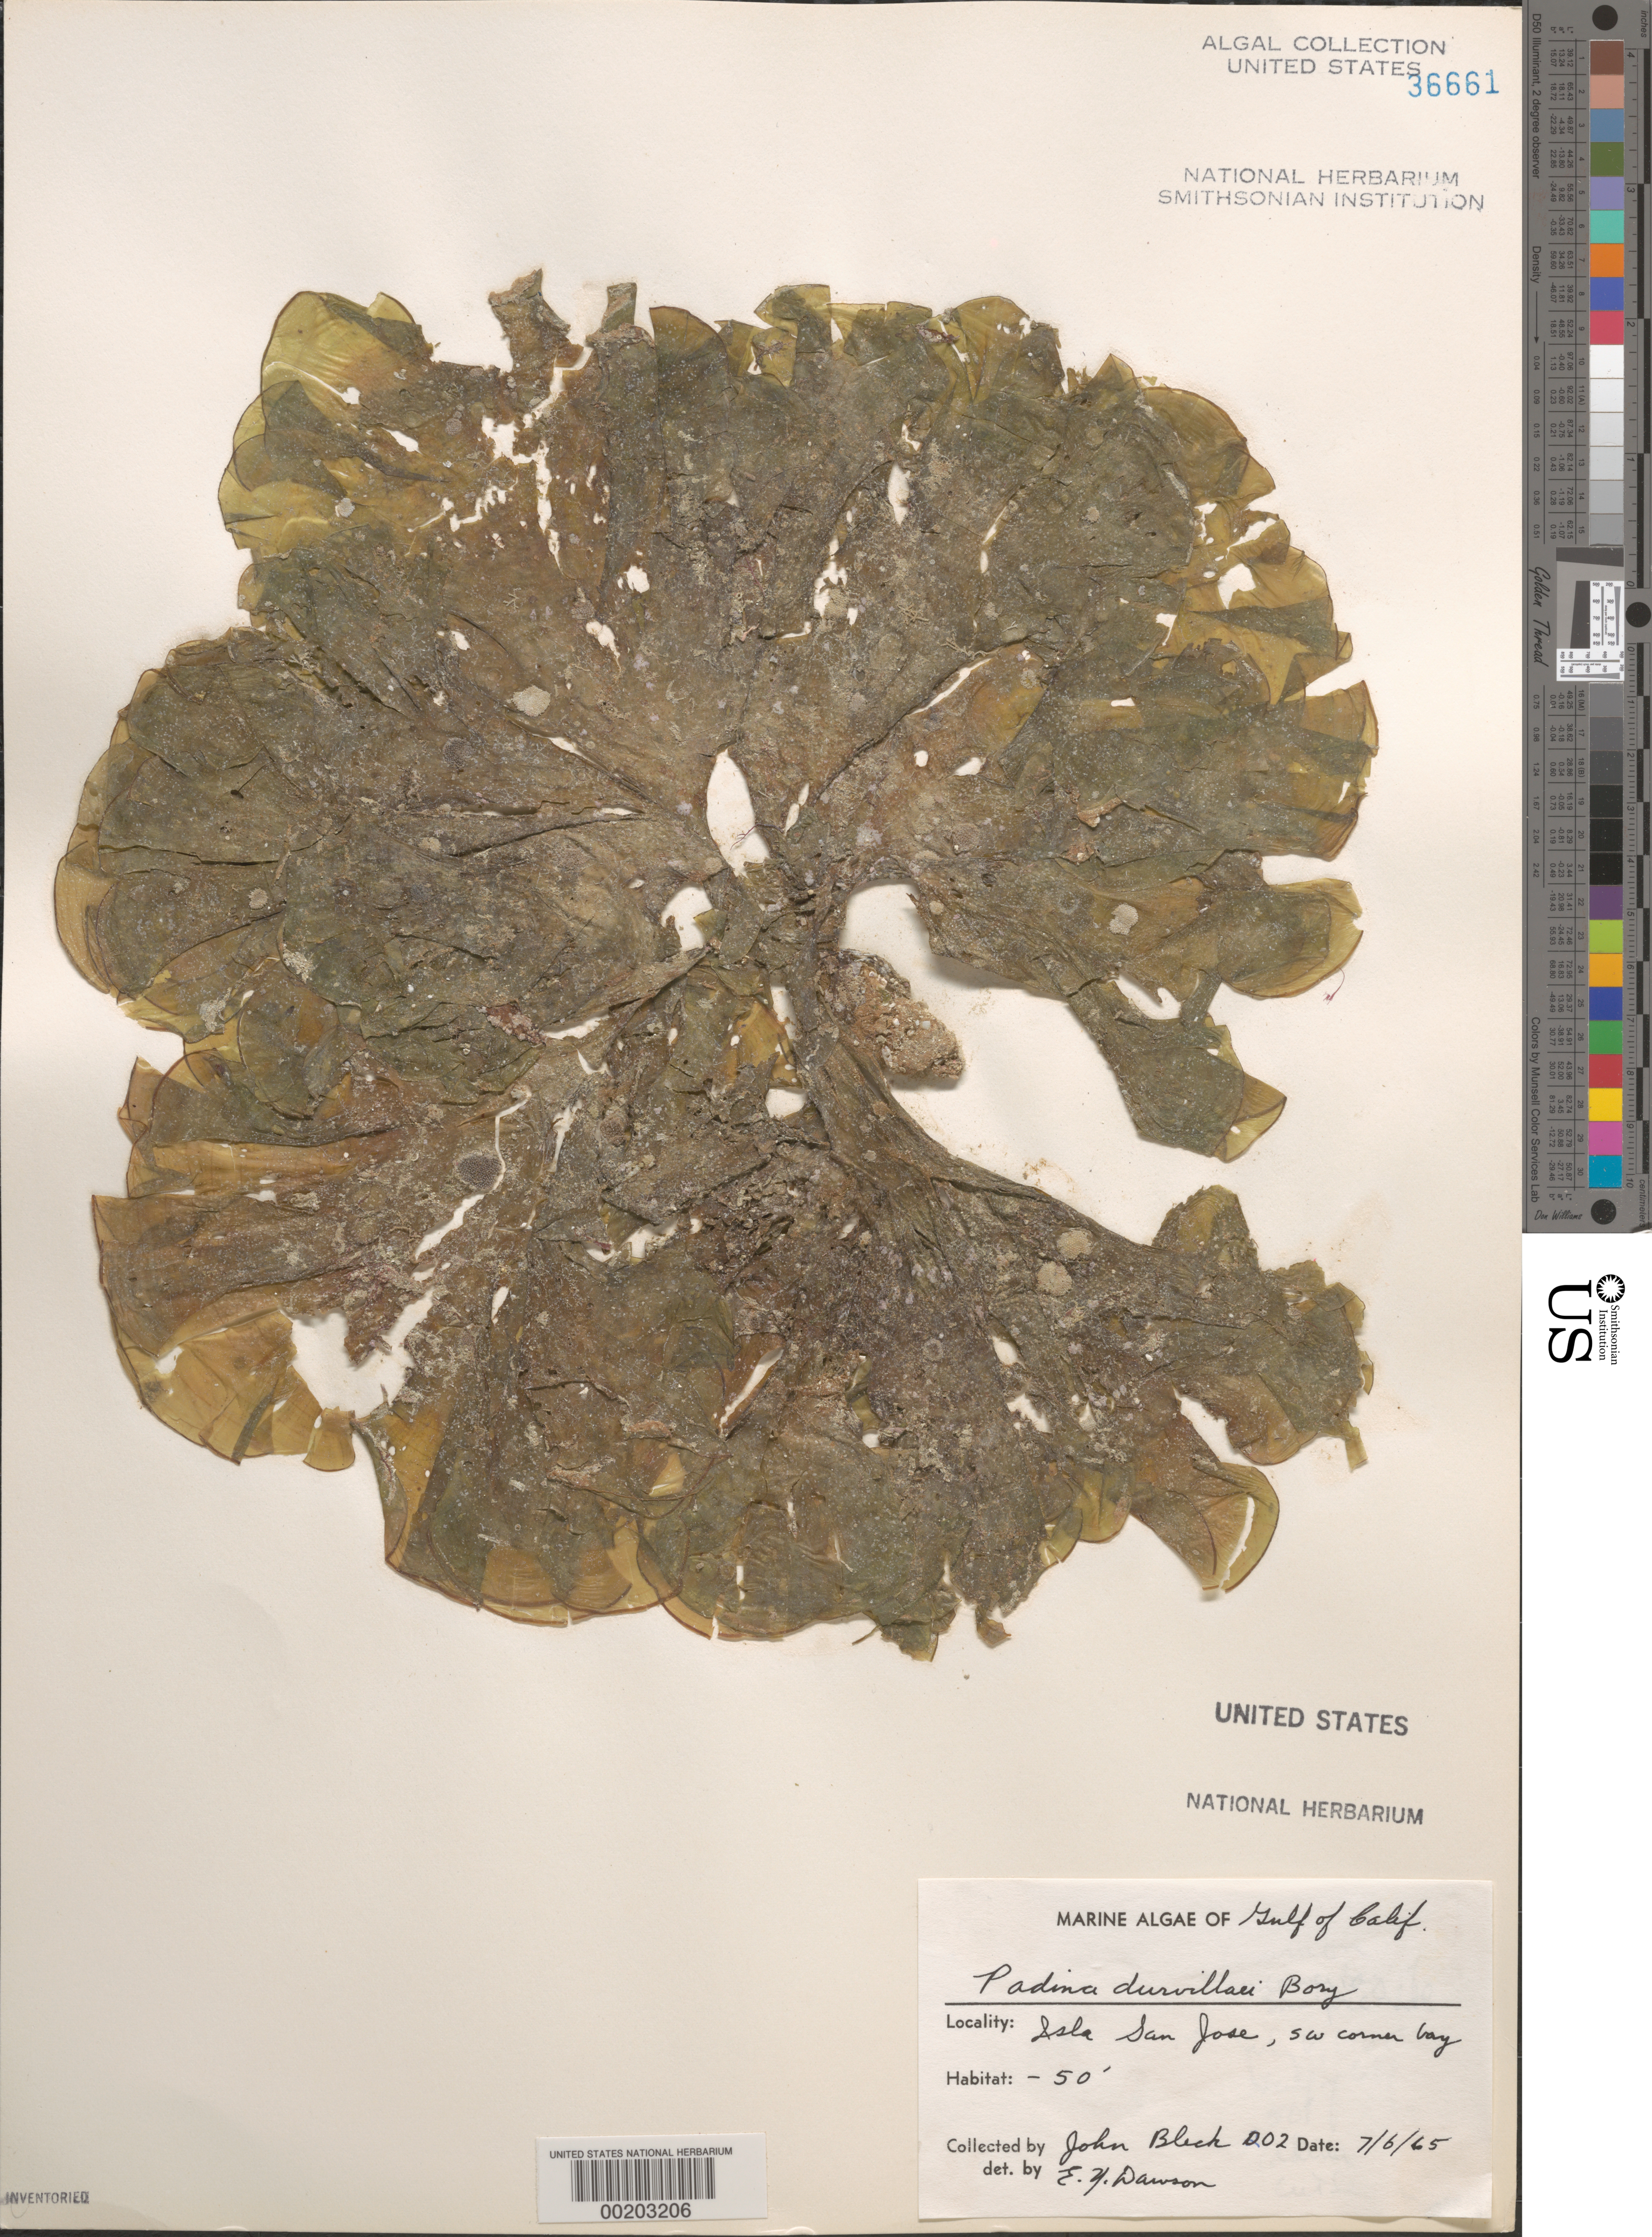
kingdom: Chromista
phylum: Ochrophyta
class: Phaeophyceae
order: Dictyotales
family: Dictyotaceae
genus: Padina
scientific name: Padina durvillaei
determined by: Dawson, E. Y.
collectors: J. Bleck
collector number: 202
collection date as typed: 06 Jul 1965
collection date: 1965-07-06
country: Mexico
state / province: Baja California Sur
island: Isla San Jose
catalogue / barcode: US 36661